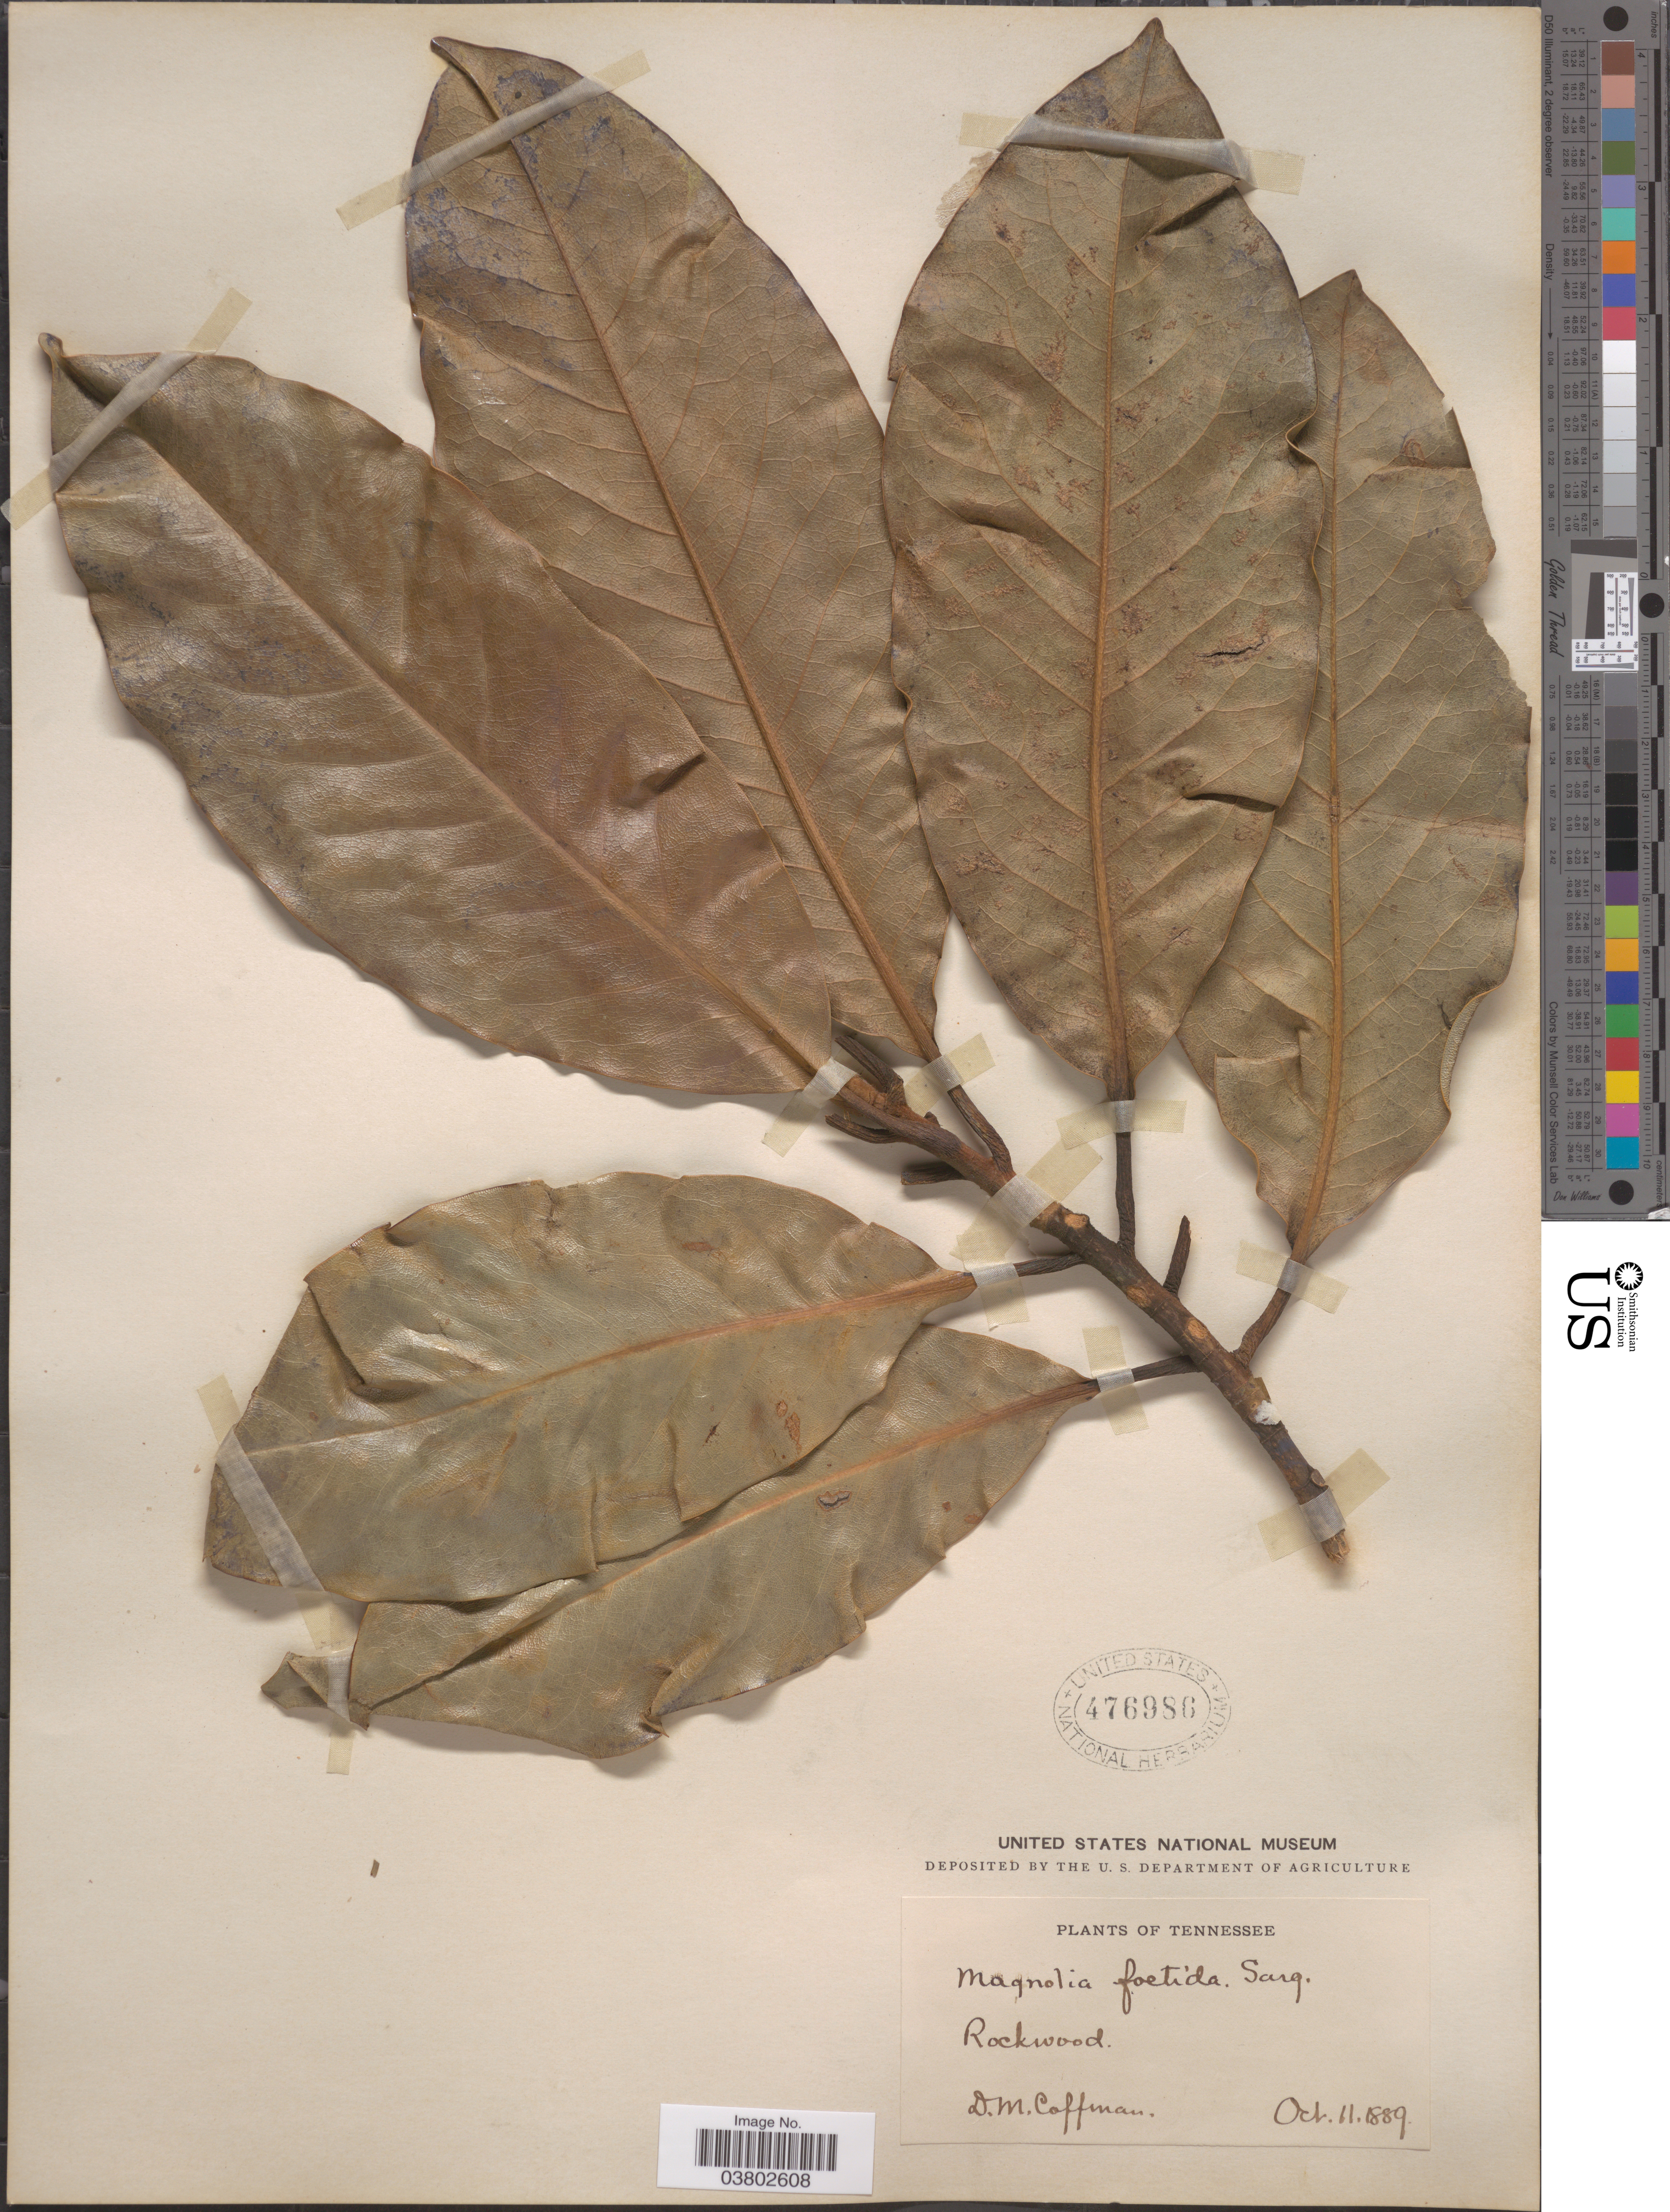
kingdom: Plantae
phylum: Tracheophyta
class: Magnoliopsida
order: Magnoliales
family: Magnoliaceae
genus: Magnolia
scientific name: Magnolia grandiflora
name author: L.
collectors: D. M. Coffman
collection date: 1889-10-11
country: United States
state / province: Tennessee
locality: Rockwood.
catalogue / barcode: US 476986